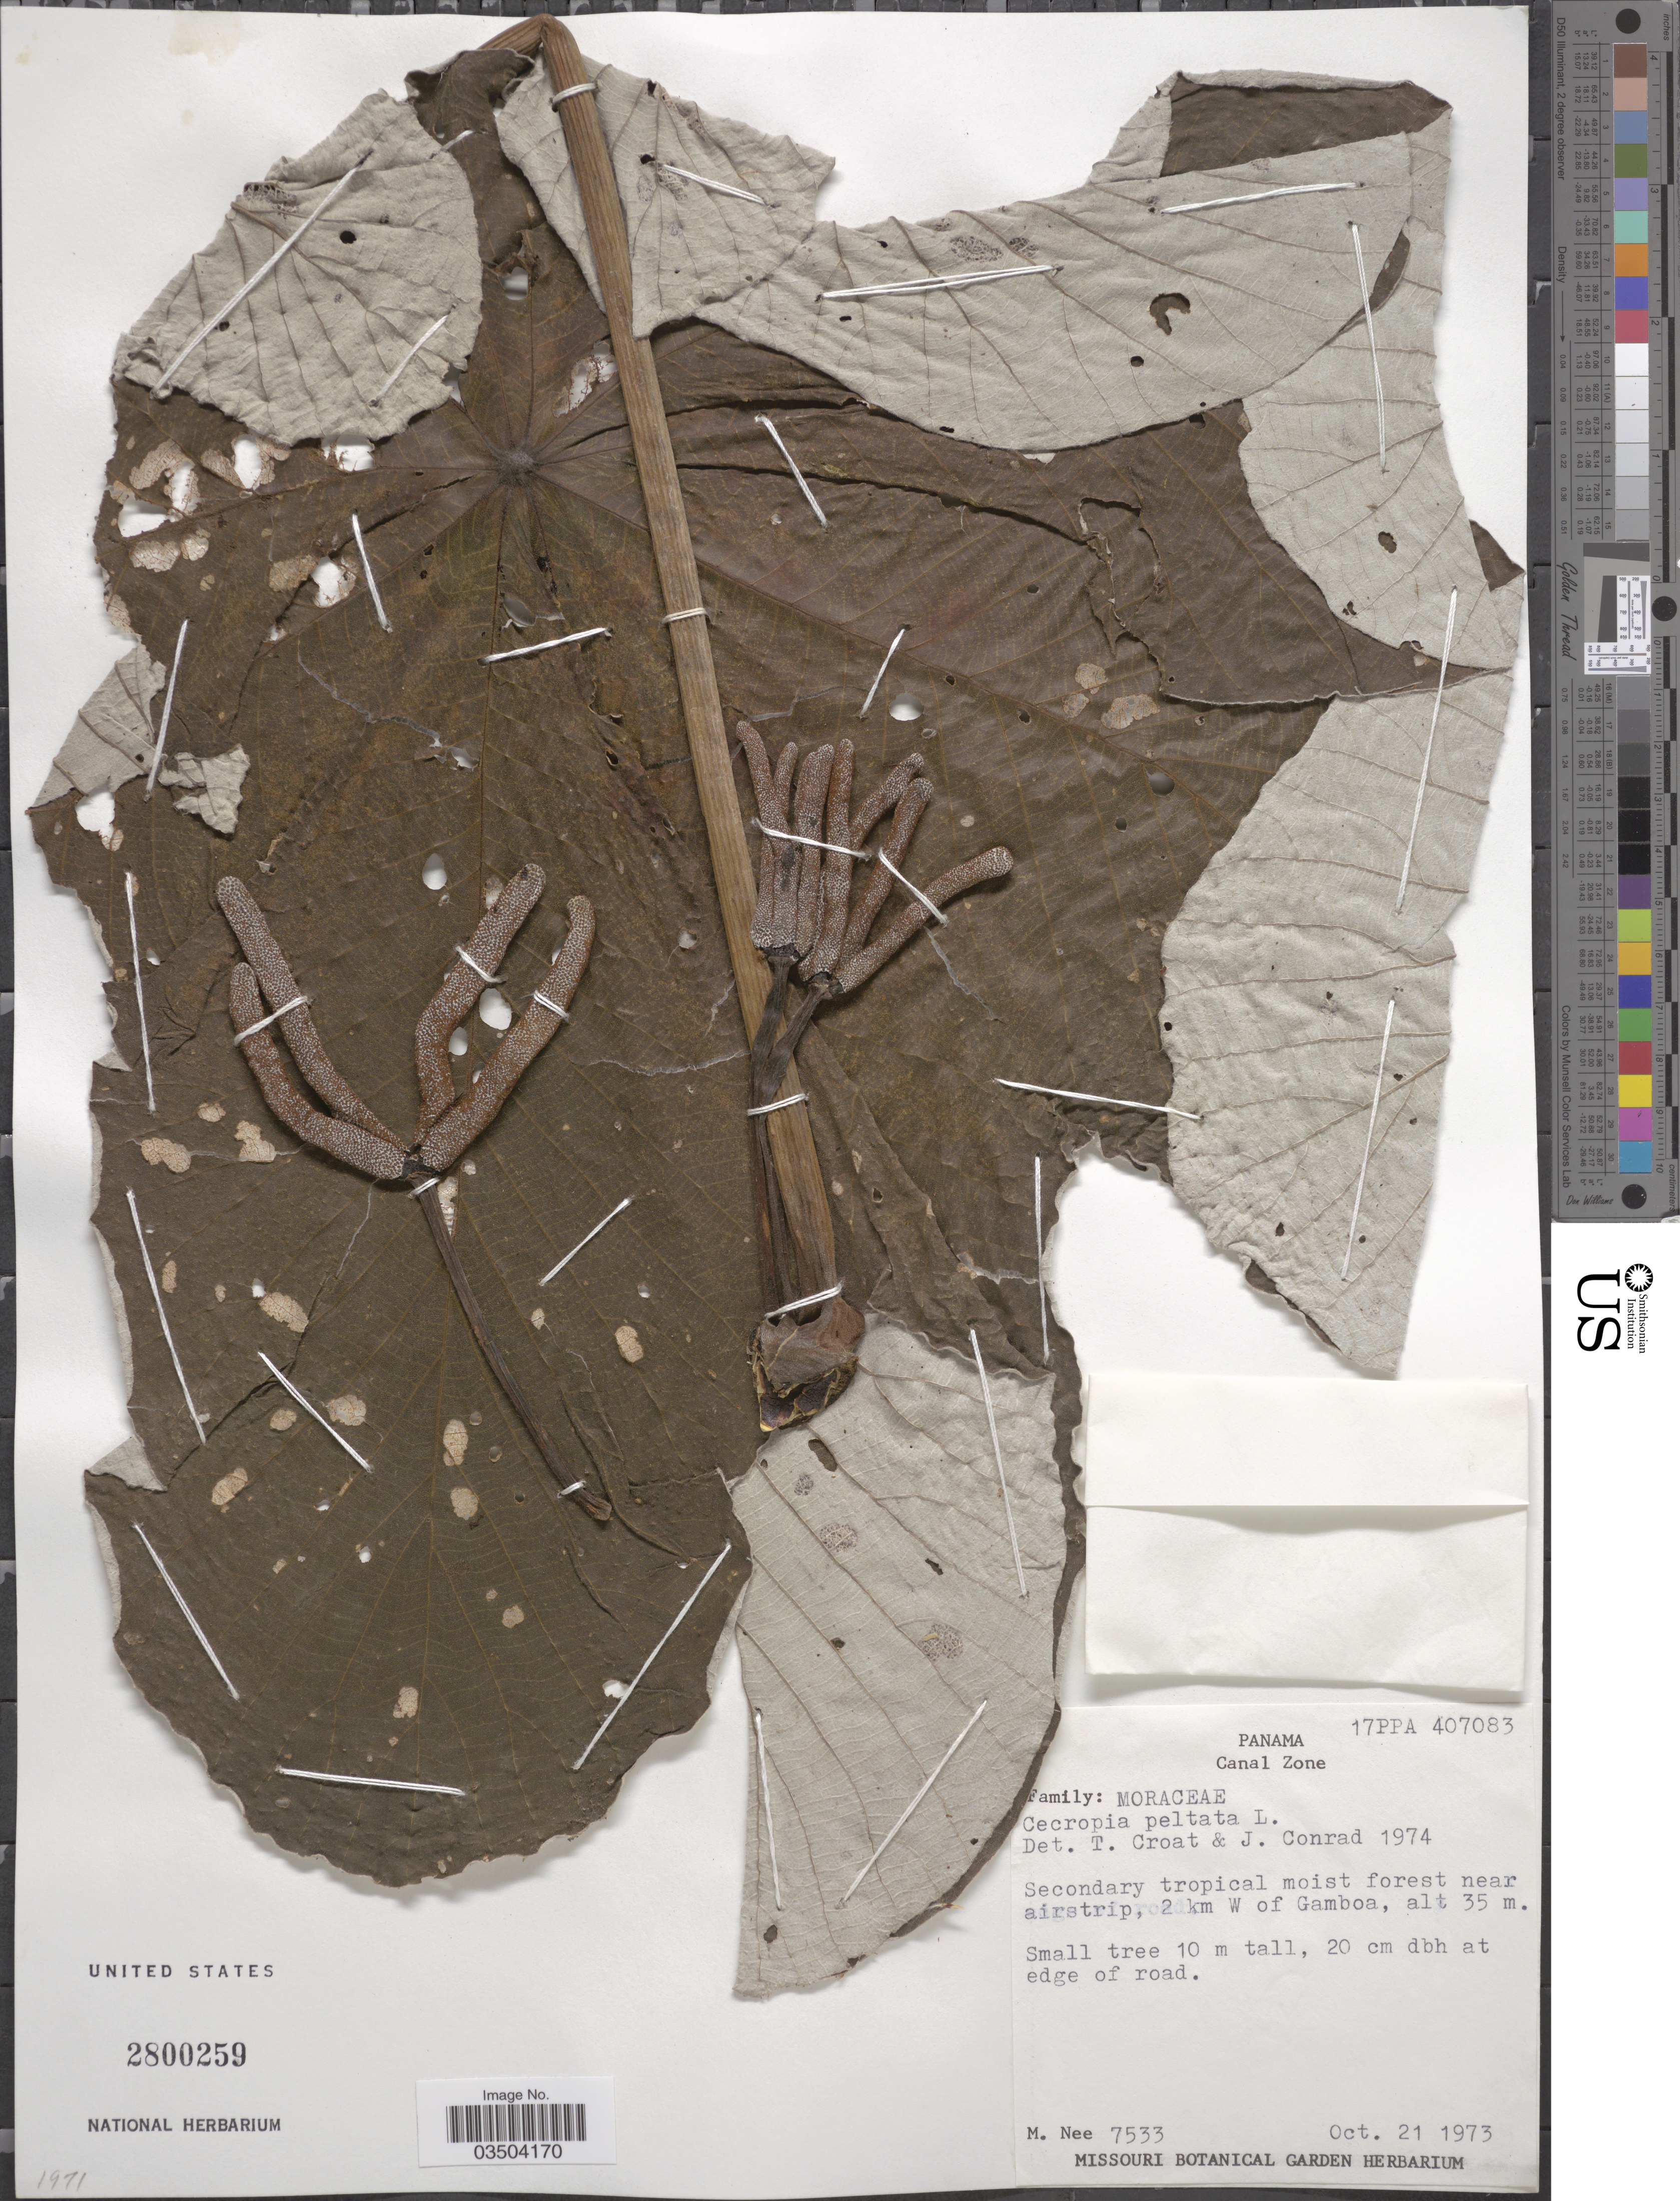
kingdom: Plantae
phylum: Tracheophyta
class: Magnoliopsida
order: Rosales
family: Urticaceae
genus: Cecropia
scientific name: Cecropia peltata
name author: L.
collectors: M. Nee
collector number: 7533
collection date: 1973-10-21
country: Panama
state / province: Colón / Panamá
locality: Canal Zone. 2 km W. of Gamboa.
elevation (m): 35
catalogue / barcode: US 2800259